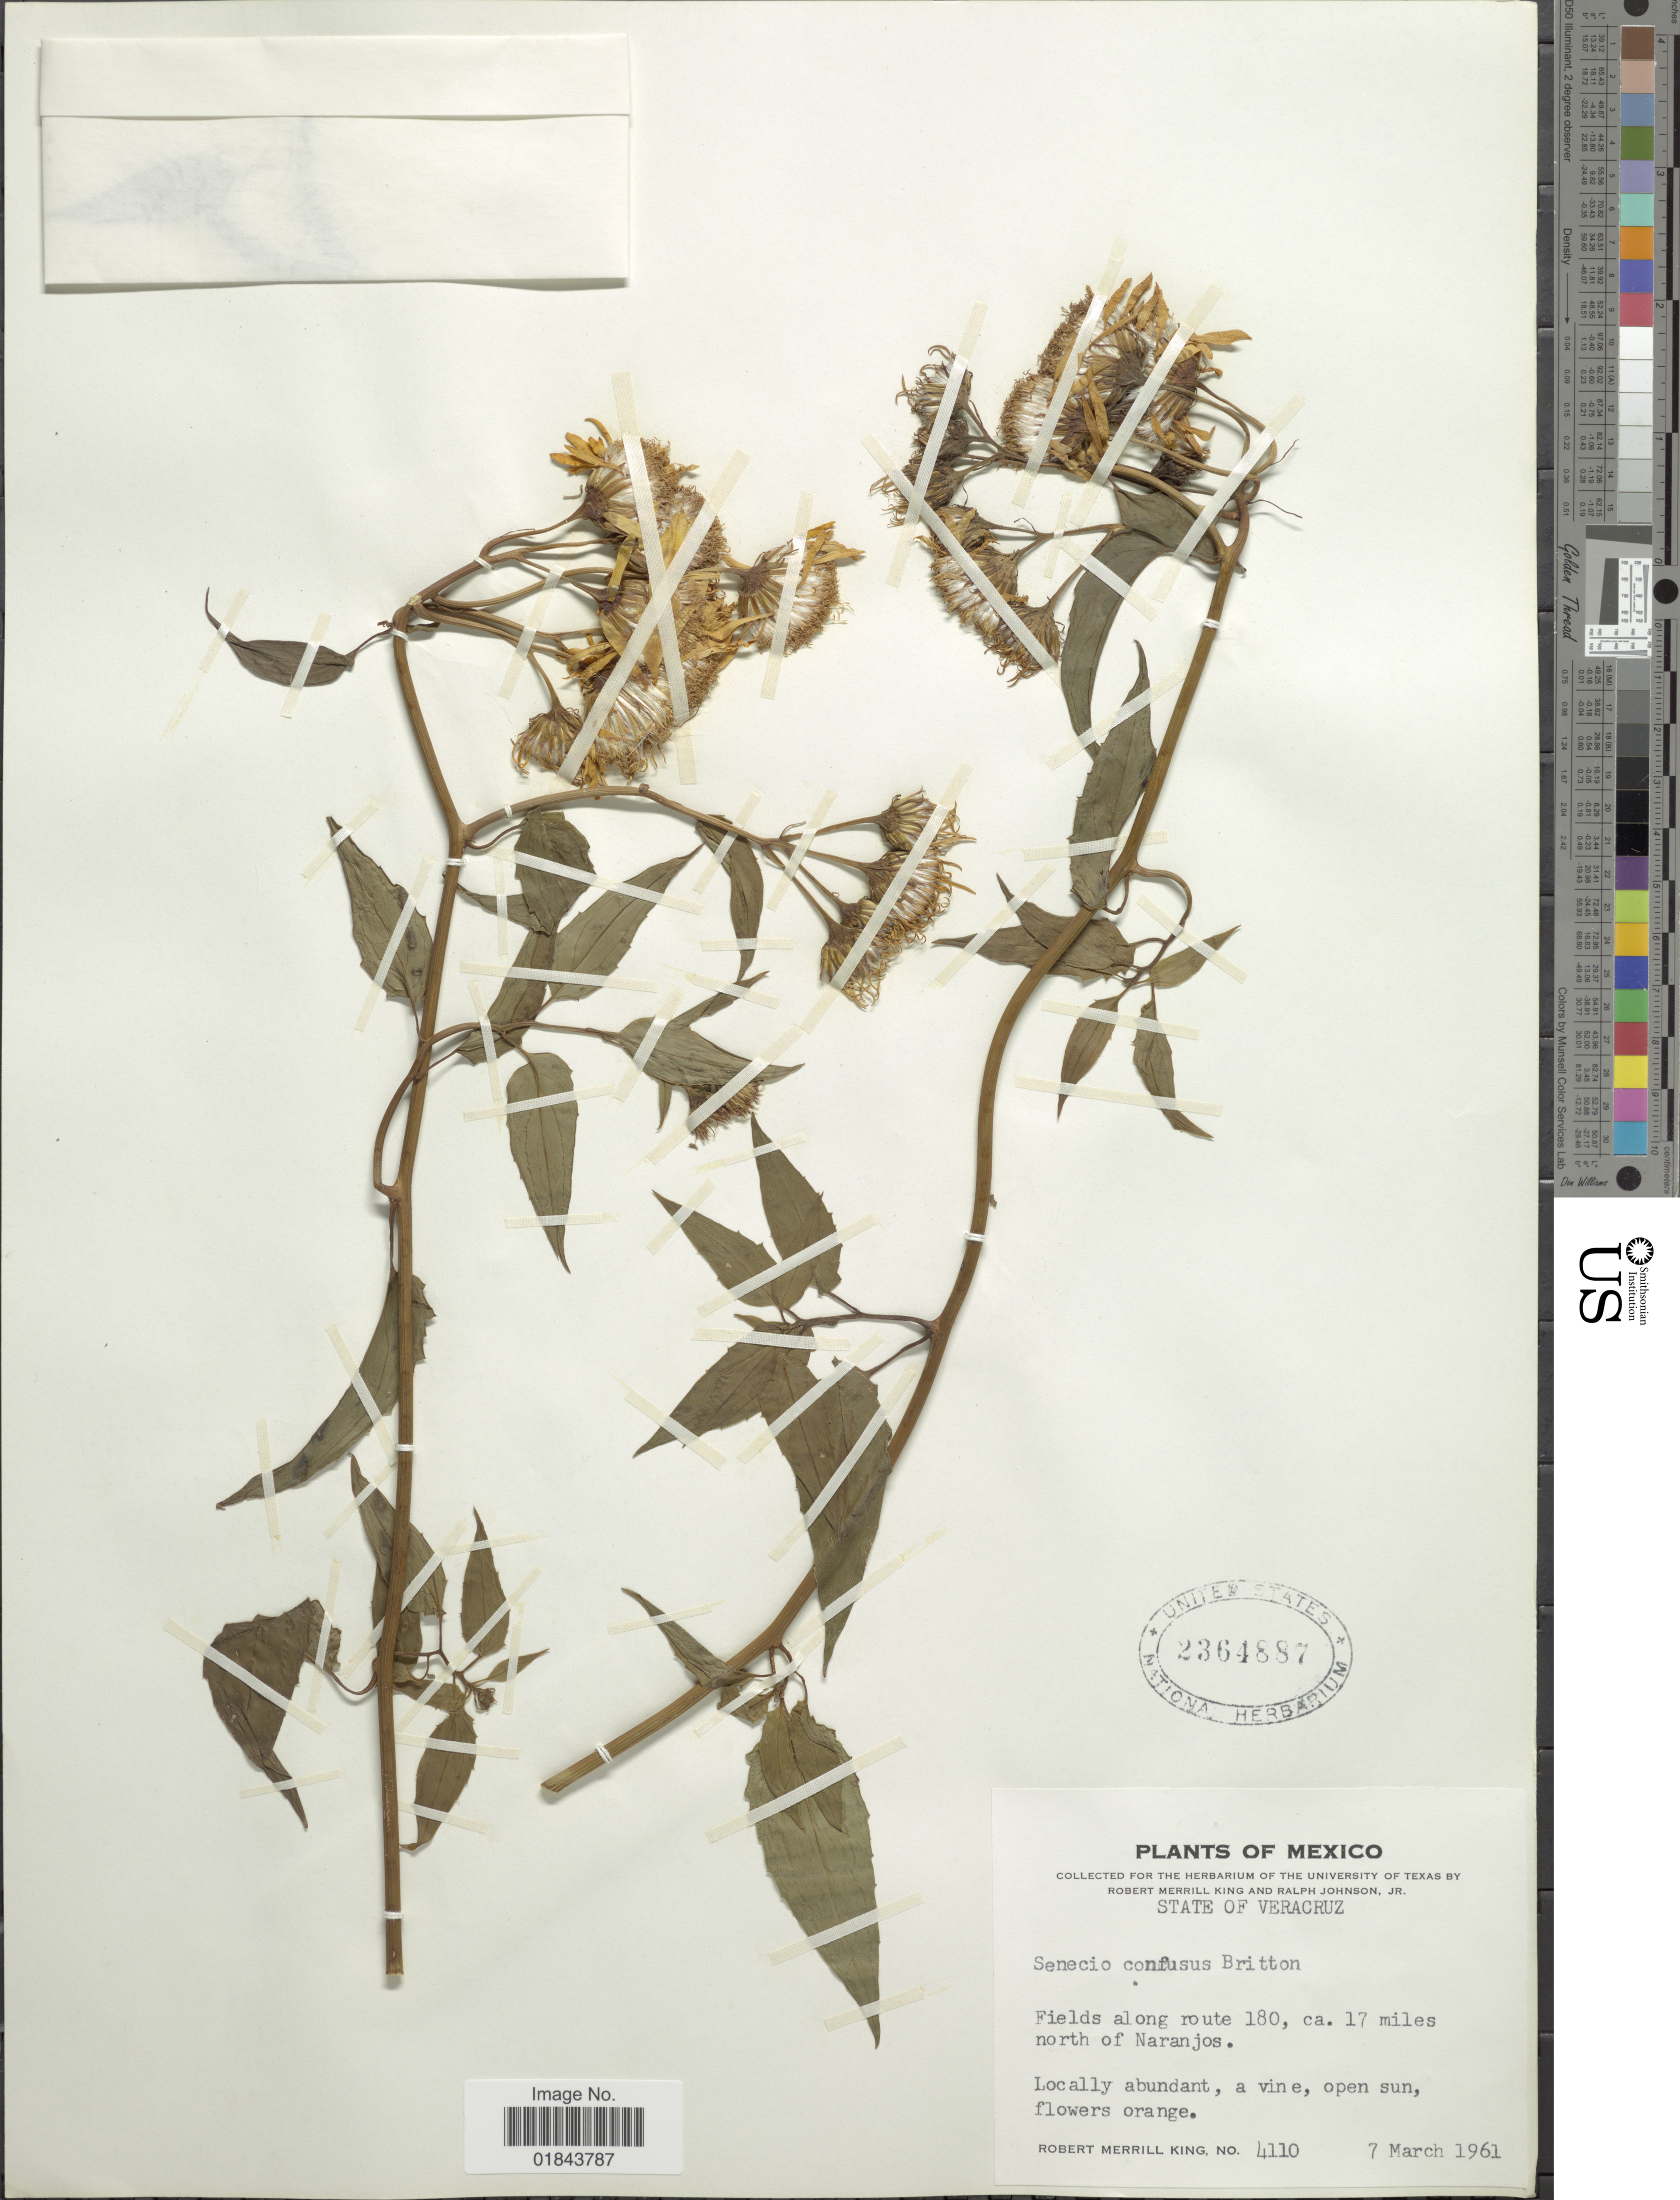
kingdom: Plantae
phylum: Tracheophyta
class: Magnoliopsida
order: Asterales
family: Asteraceae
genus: Pseudogynoxys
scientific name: Pseudogynoxys chenopodioides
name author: (Kunth) Cabrera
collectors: R. M. King & R. Johnson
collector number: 4110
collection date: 1961-03-07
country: Mexico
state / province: Veracruz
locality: State of Veracruz. Fields along route 180, ca. 17 miles north of Narqanjos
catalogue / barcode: US 2364887